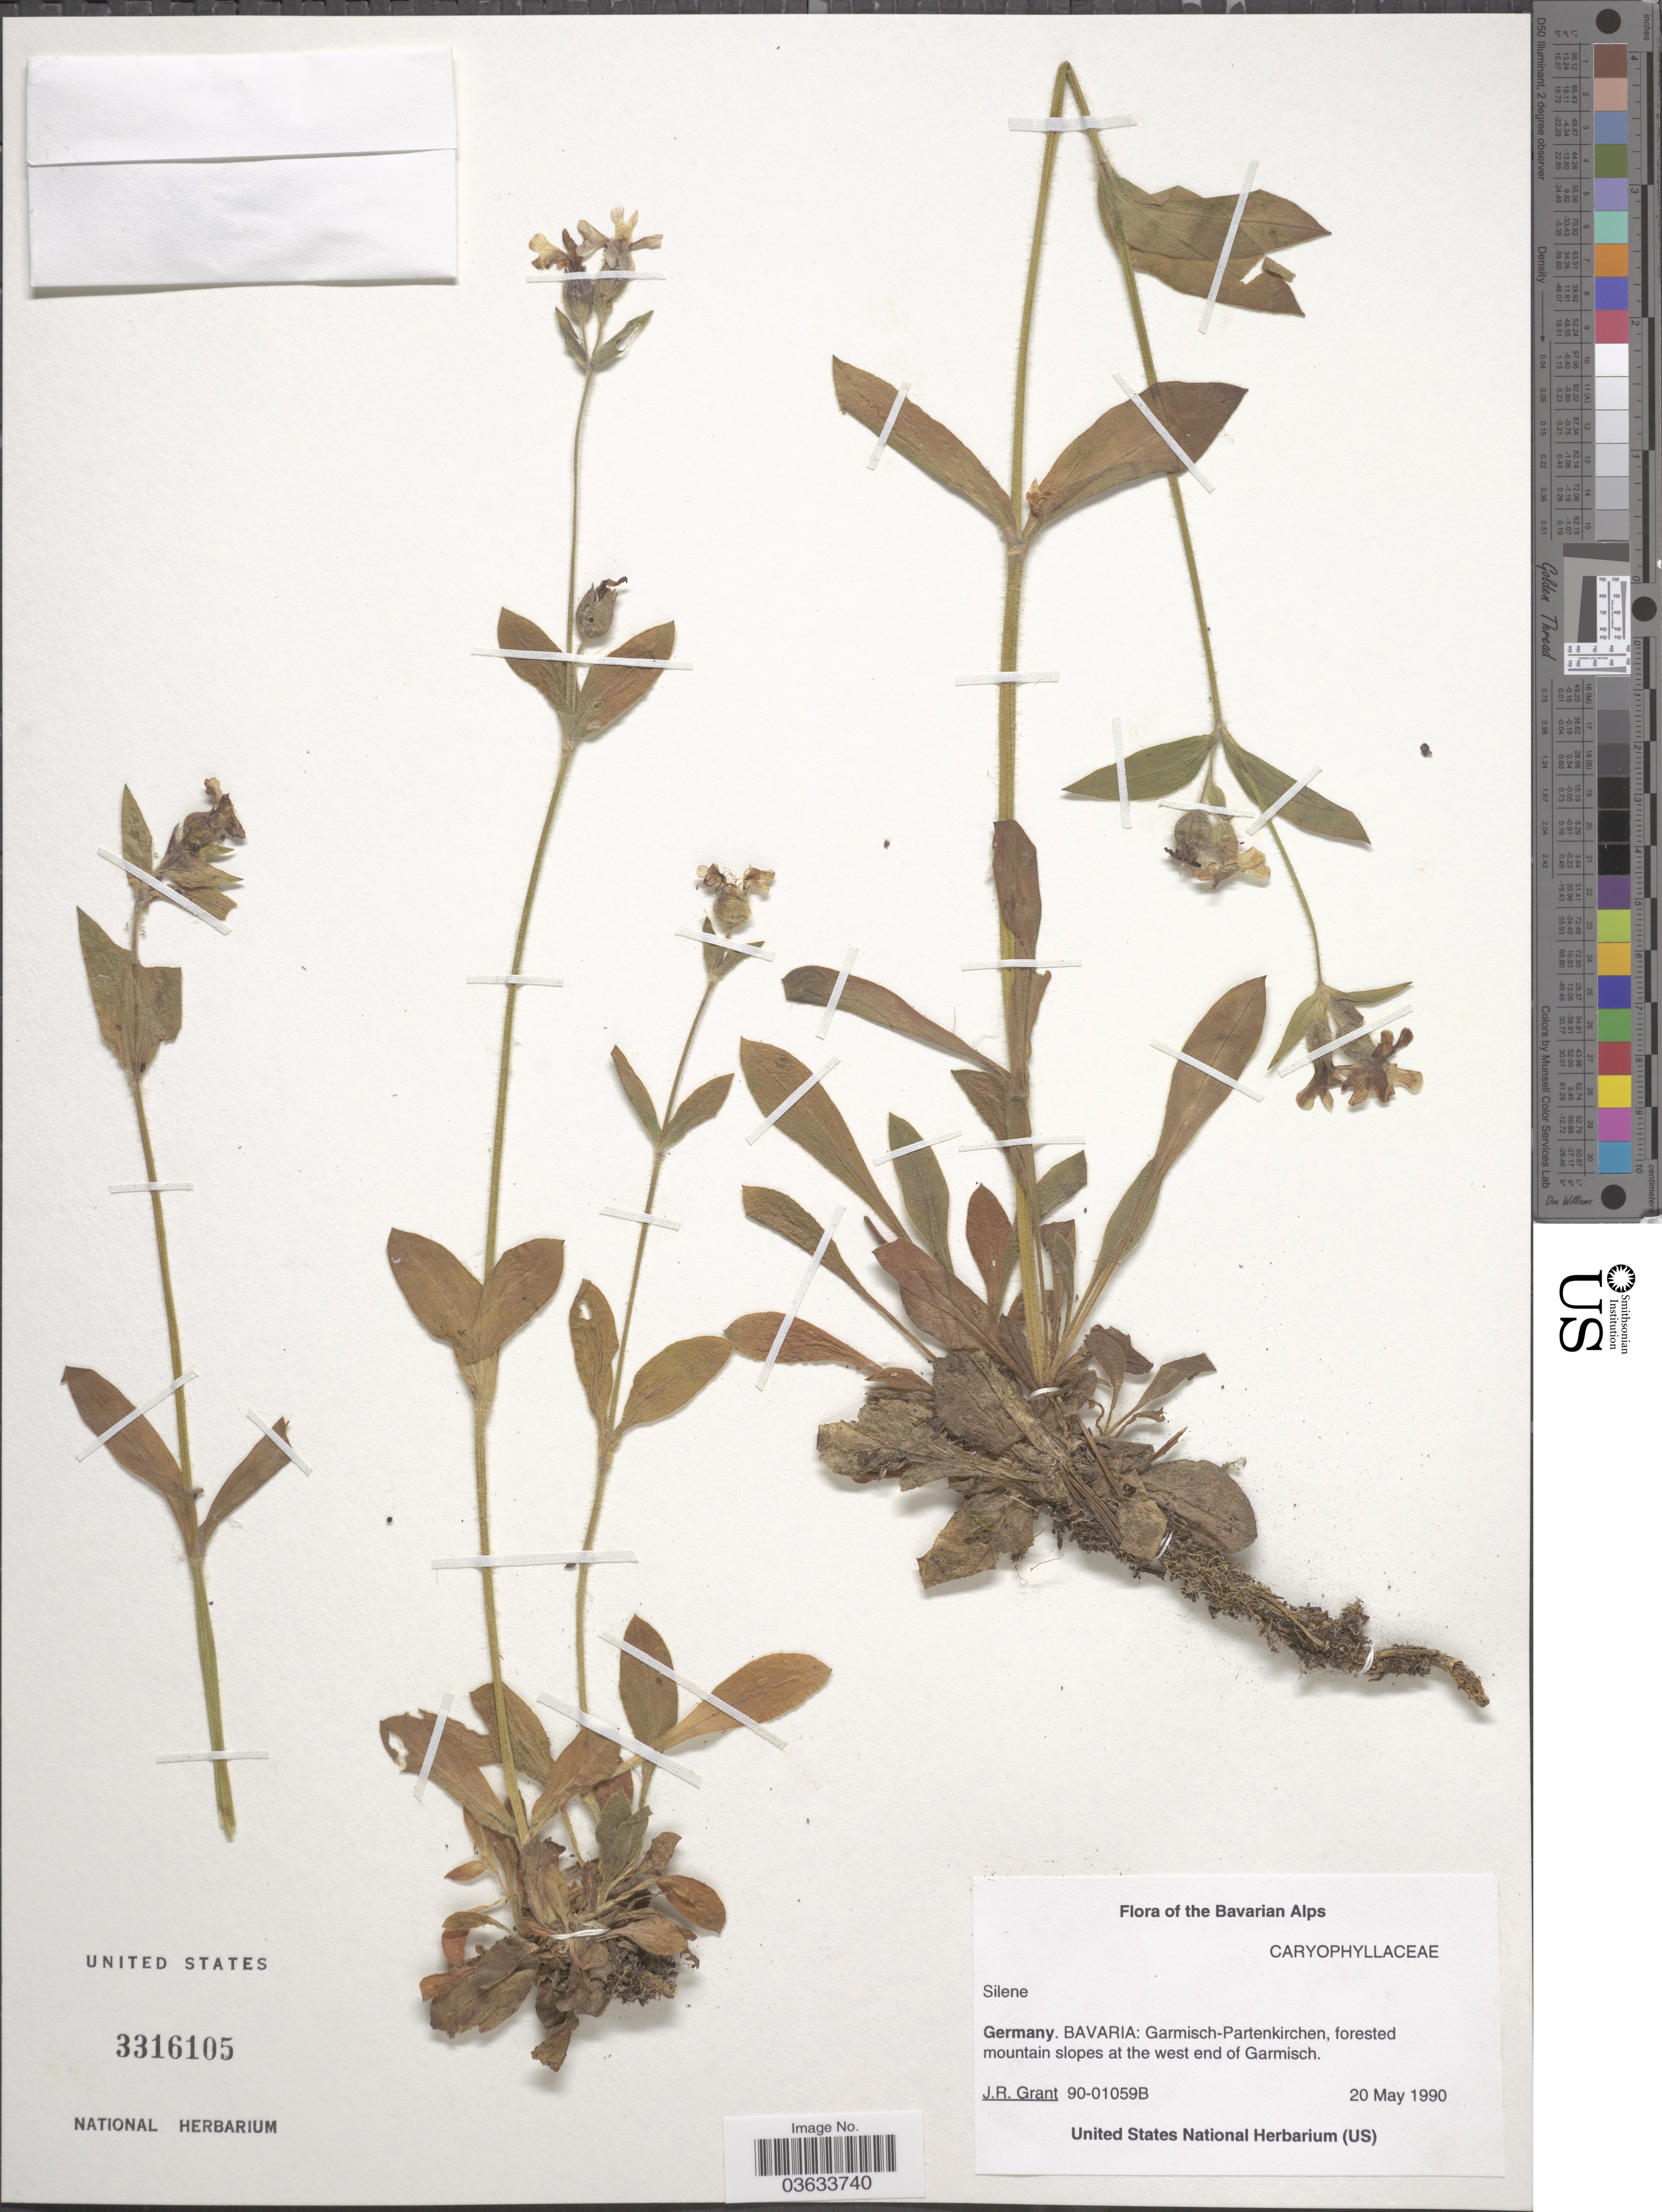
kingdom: Plantae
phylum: Tracheophyta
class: Magnoliopsida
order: Caryophyllales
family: Caryophyllaceae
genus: Silene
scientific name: Silene sp.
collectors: J. Grant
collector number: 90-01059B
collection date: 1990-05-20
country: Germany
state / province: Bayern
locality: Bavarian Alps. Garmisch-Partenkirchen, forested mountain slopes at the west end of Garmisch.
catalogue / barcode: US 3316105